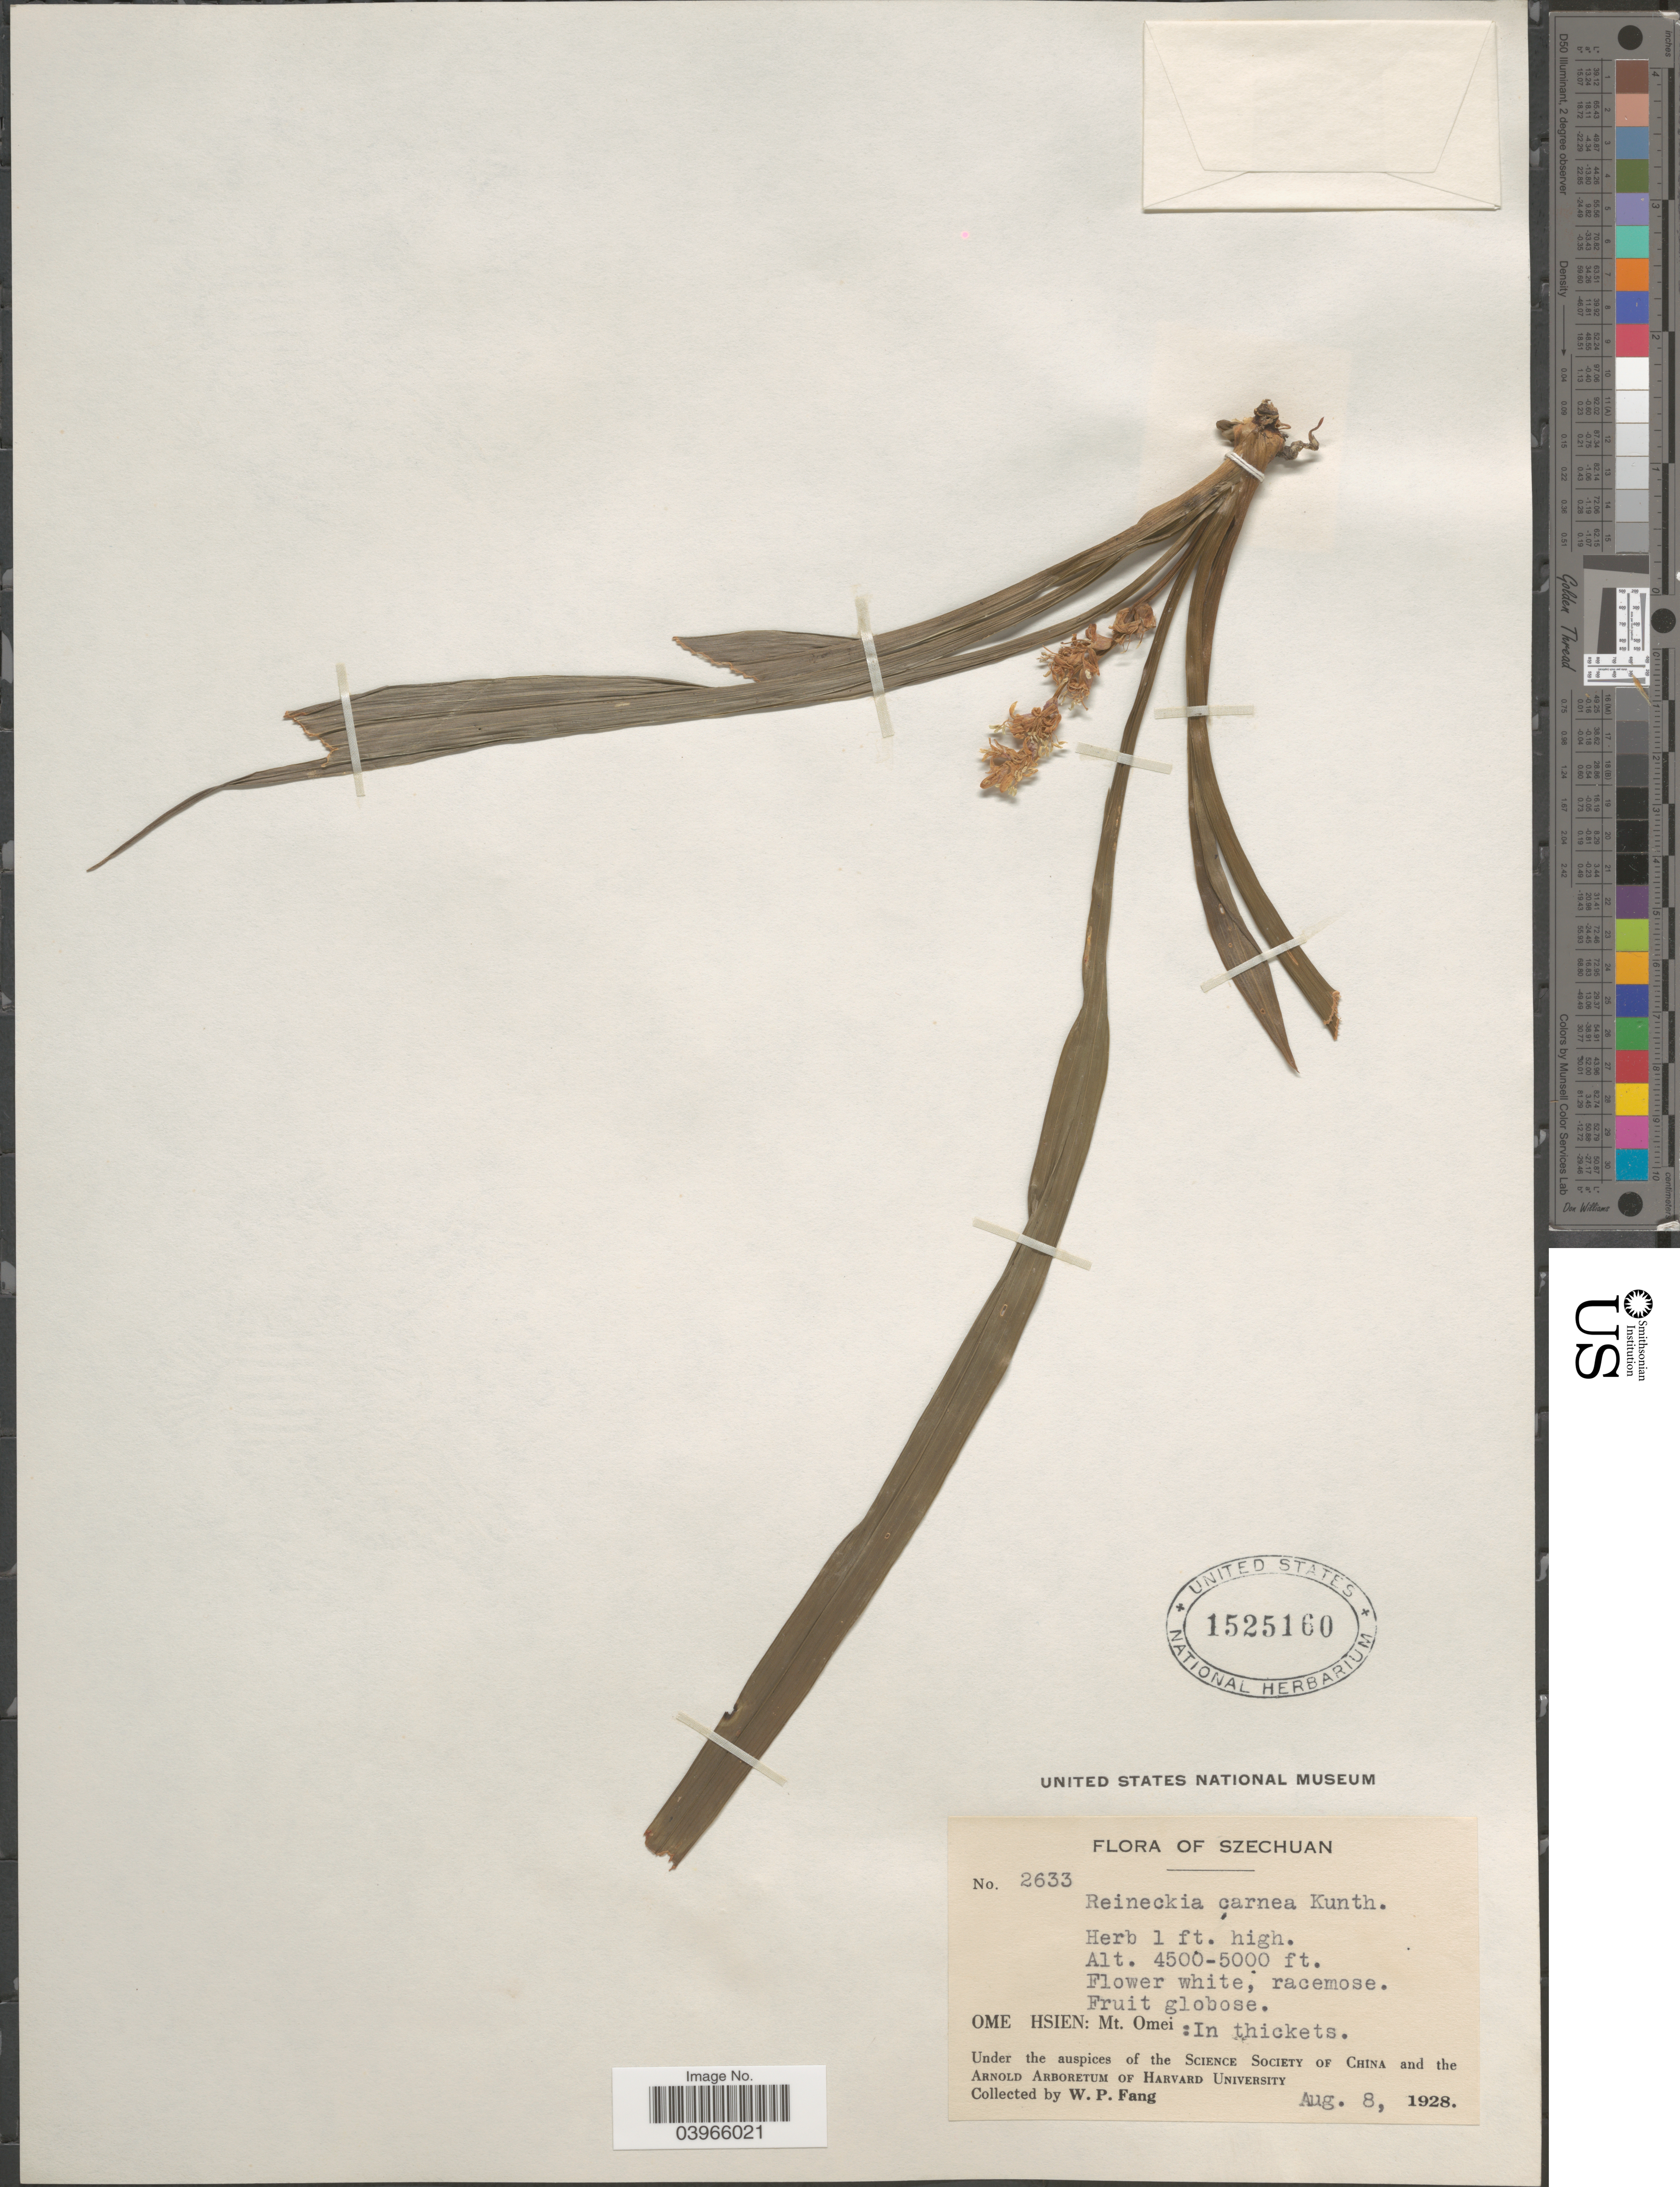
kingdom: Plantae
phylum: Tracheophyta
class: Liliopsida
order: Asparagales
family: Asparagaceae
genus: Reineckea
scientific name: Reineckea carnea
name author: (Andrews) Kunth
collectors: W. P. Fang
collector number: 2633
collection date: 1928-08-08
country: China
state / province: Sichuan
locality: Szechuan. Ome Hsien: Mt. Omei.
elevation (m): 1372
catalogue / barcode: US 1525160